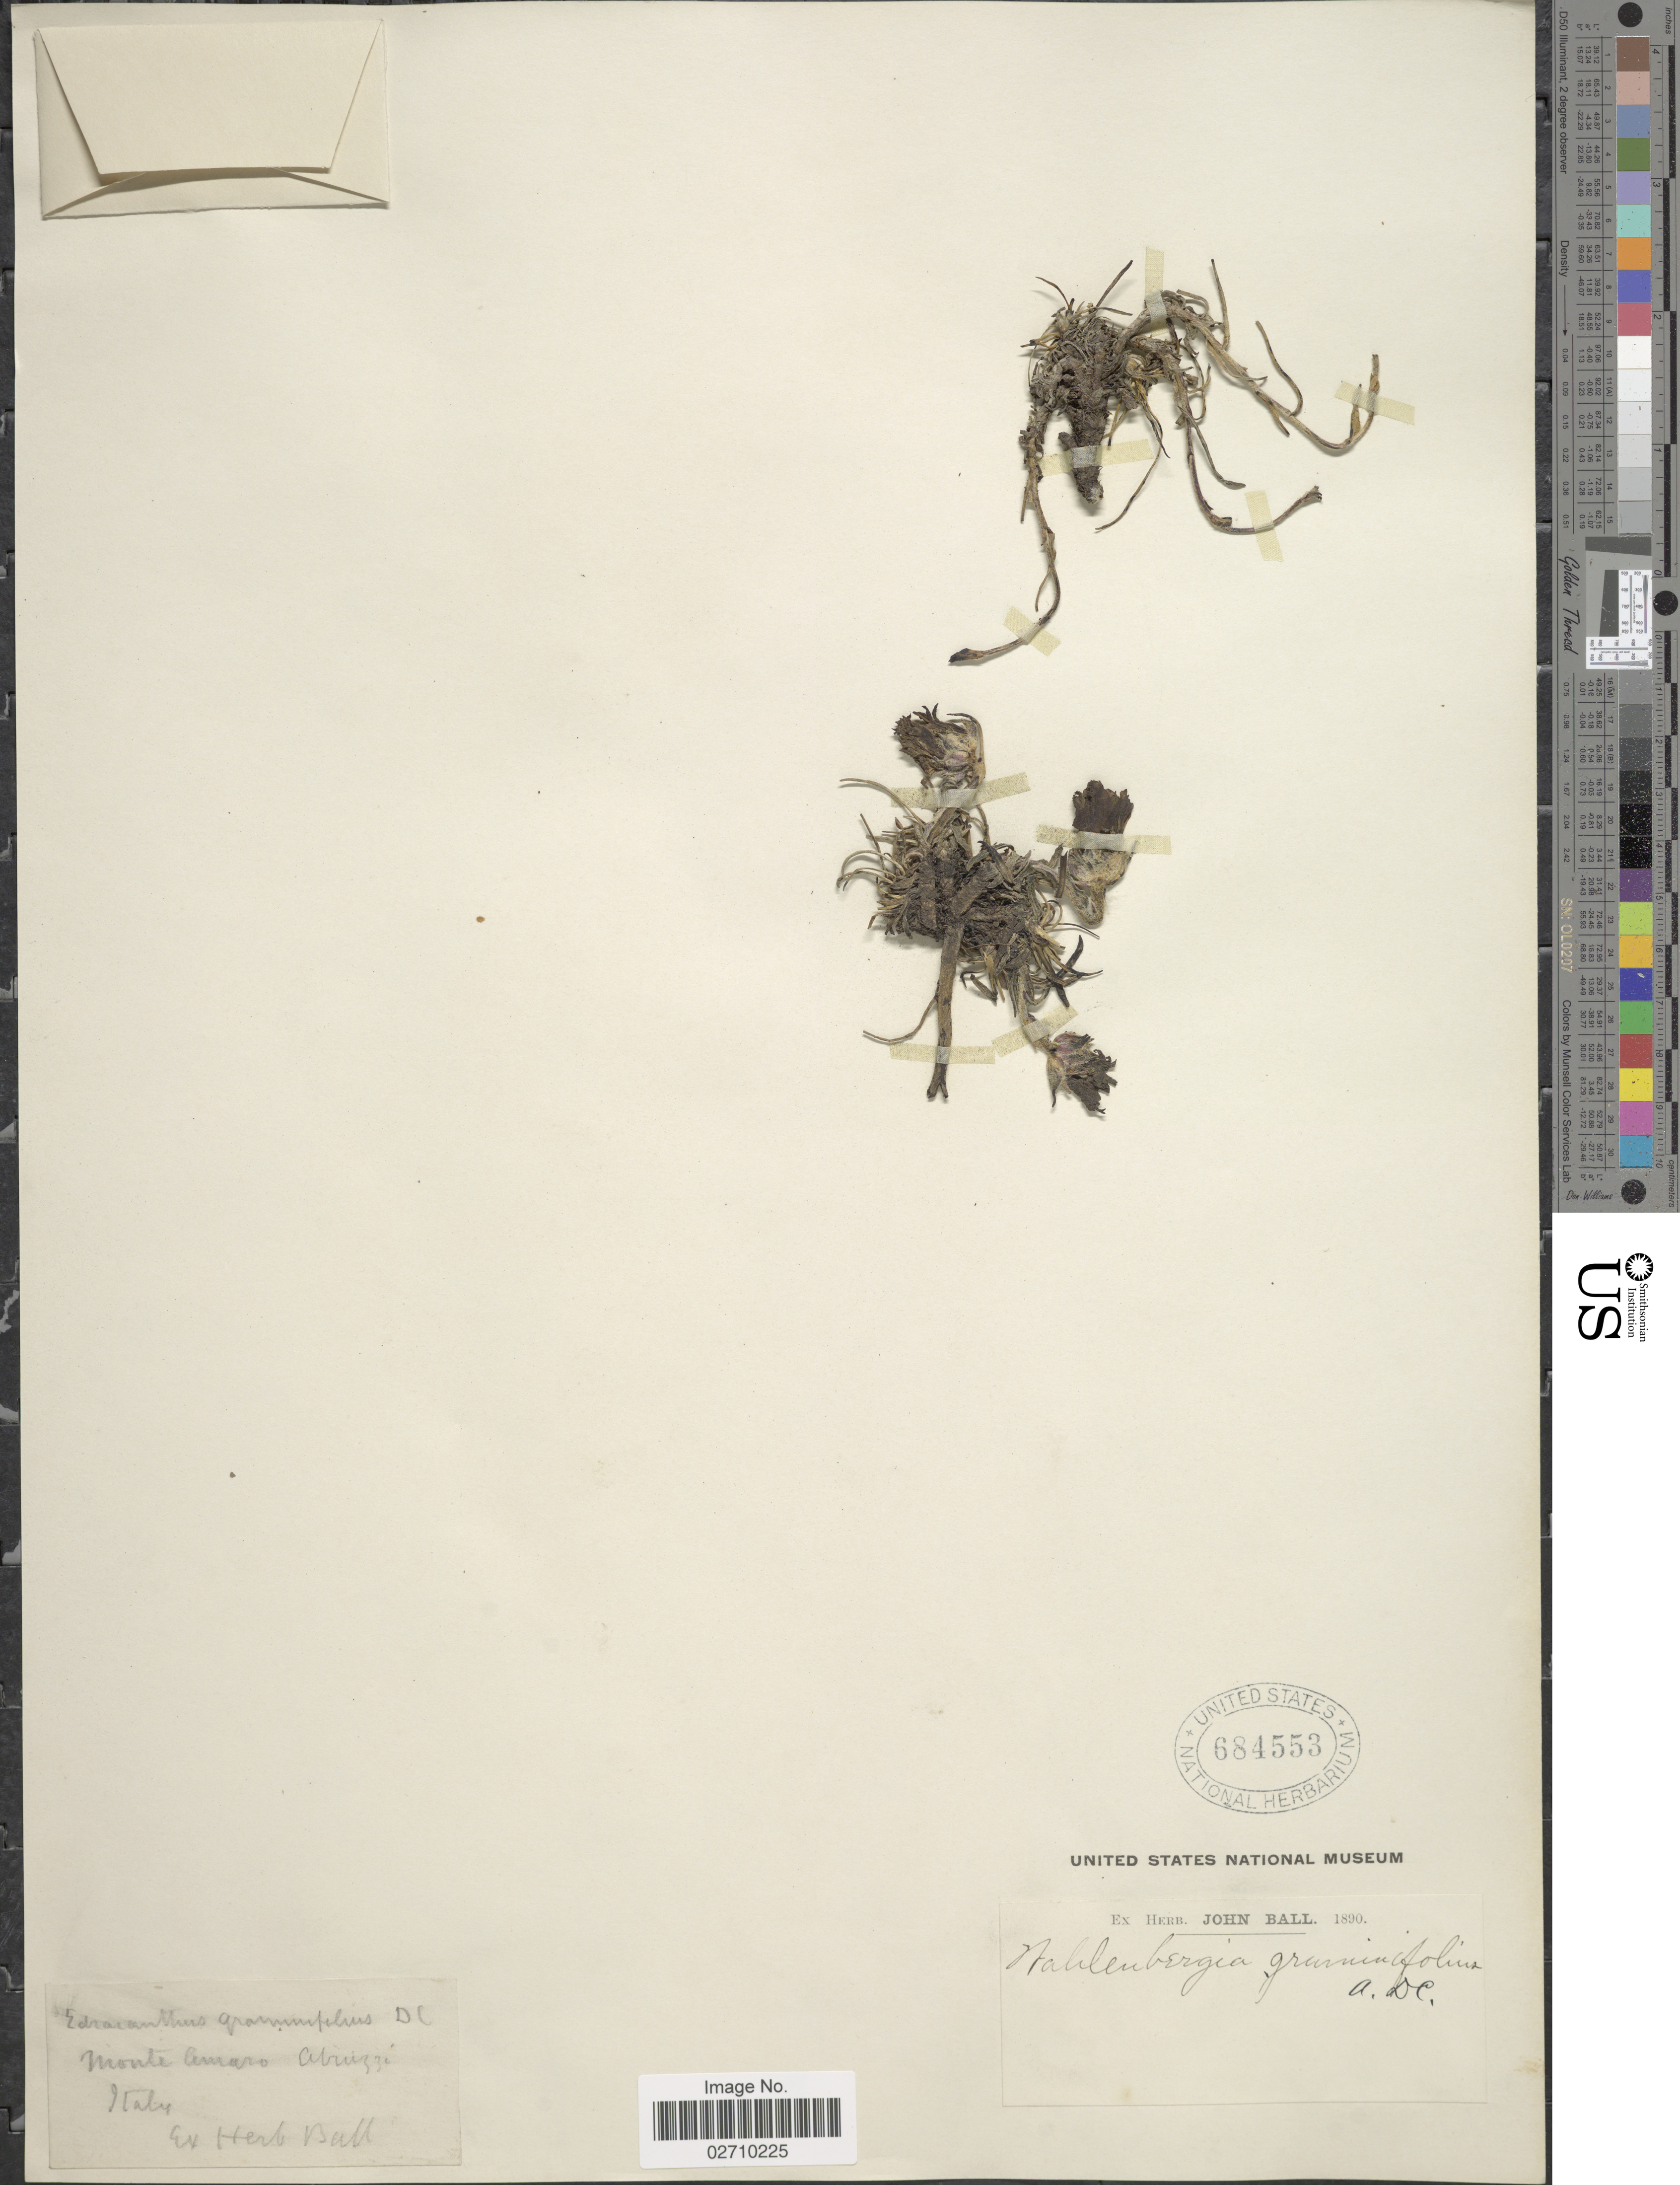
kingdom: Plantae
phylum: Tracheophyta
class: Magnoliopsida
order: Asterales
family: Campanulaceae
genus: Wahlenbergia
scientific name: Wahlenbergia graminifolia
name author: (L.) A. DC.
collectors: ex herb. John Ball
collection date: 1890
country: Italy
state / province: Abruzzo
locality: Monte Amaro Abruzzi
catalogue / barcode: US 684553